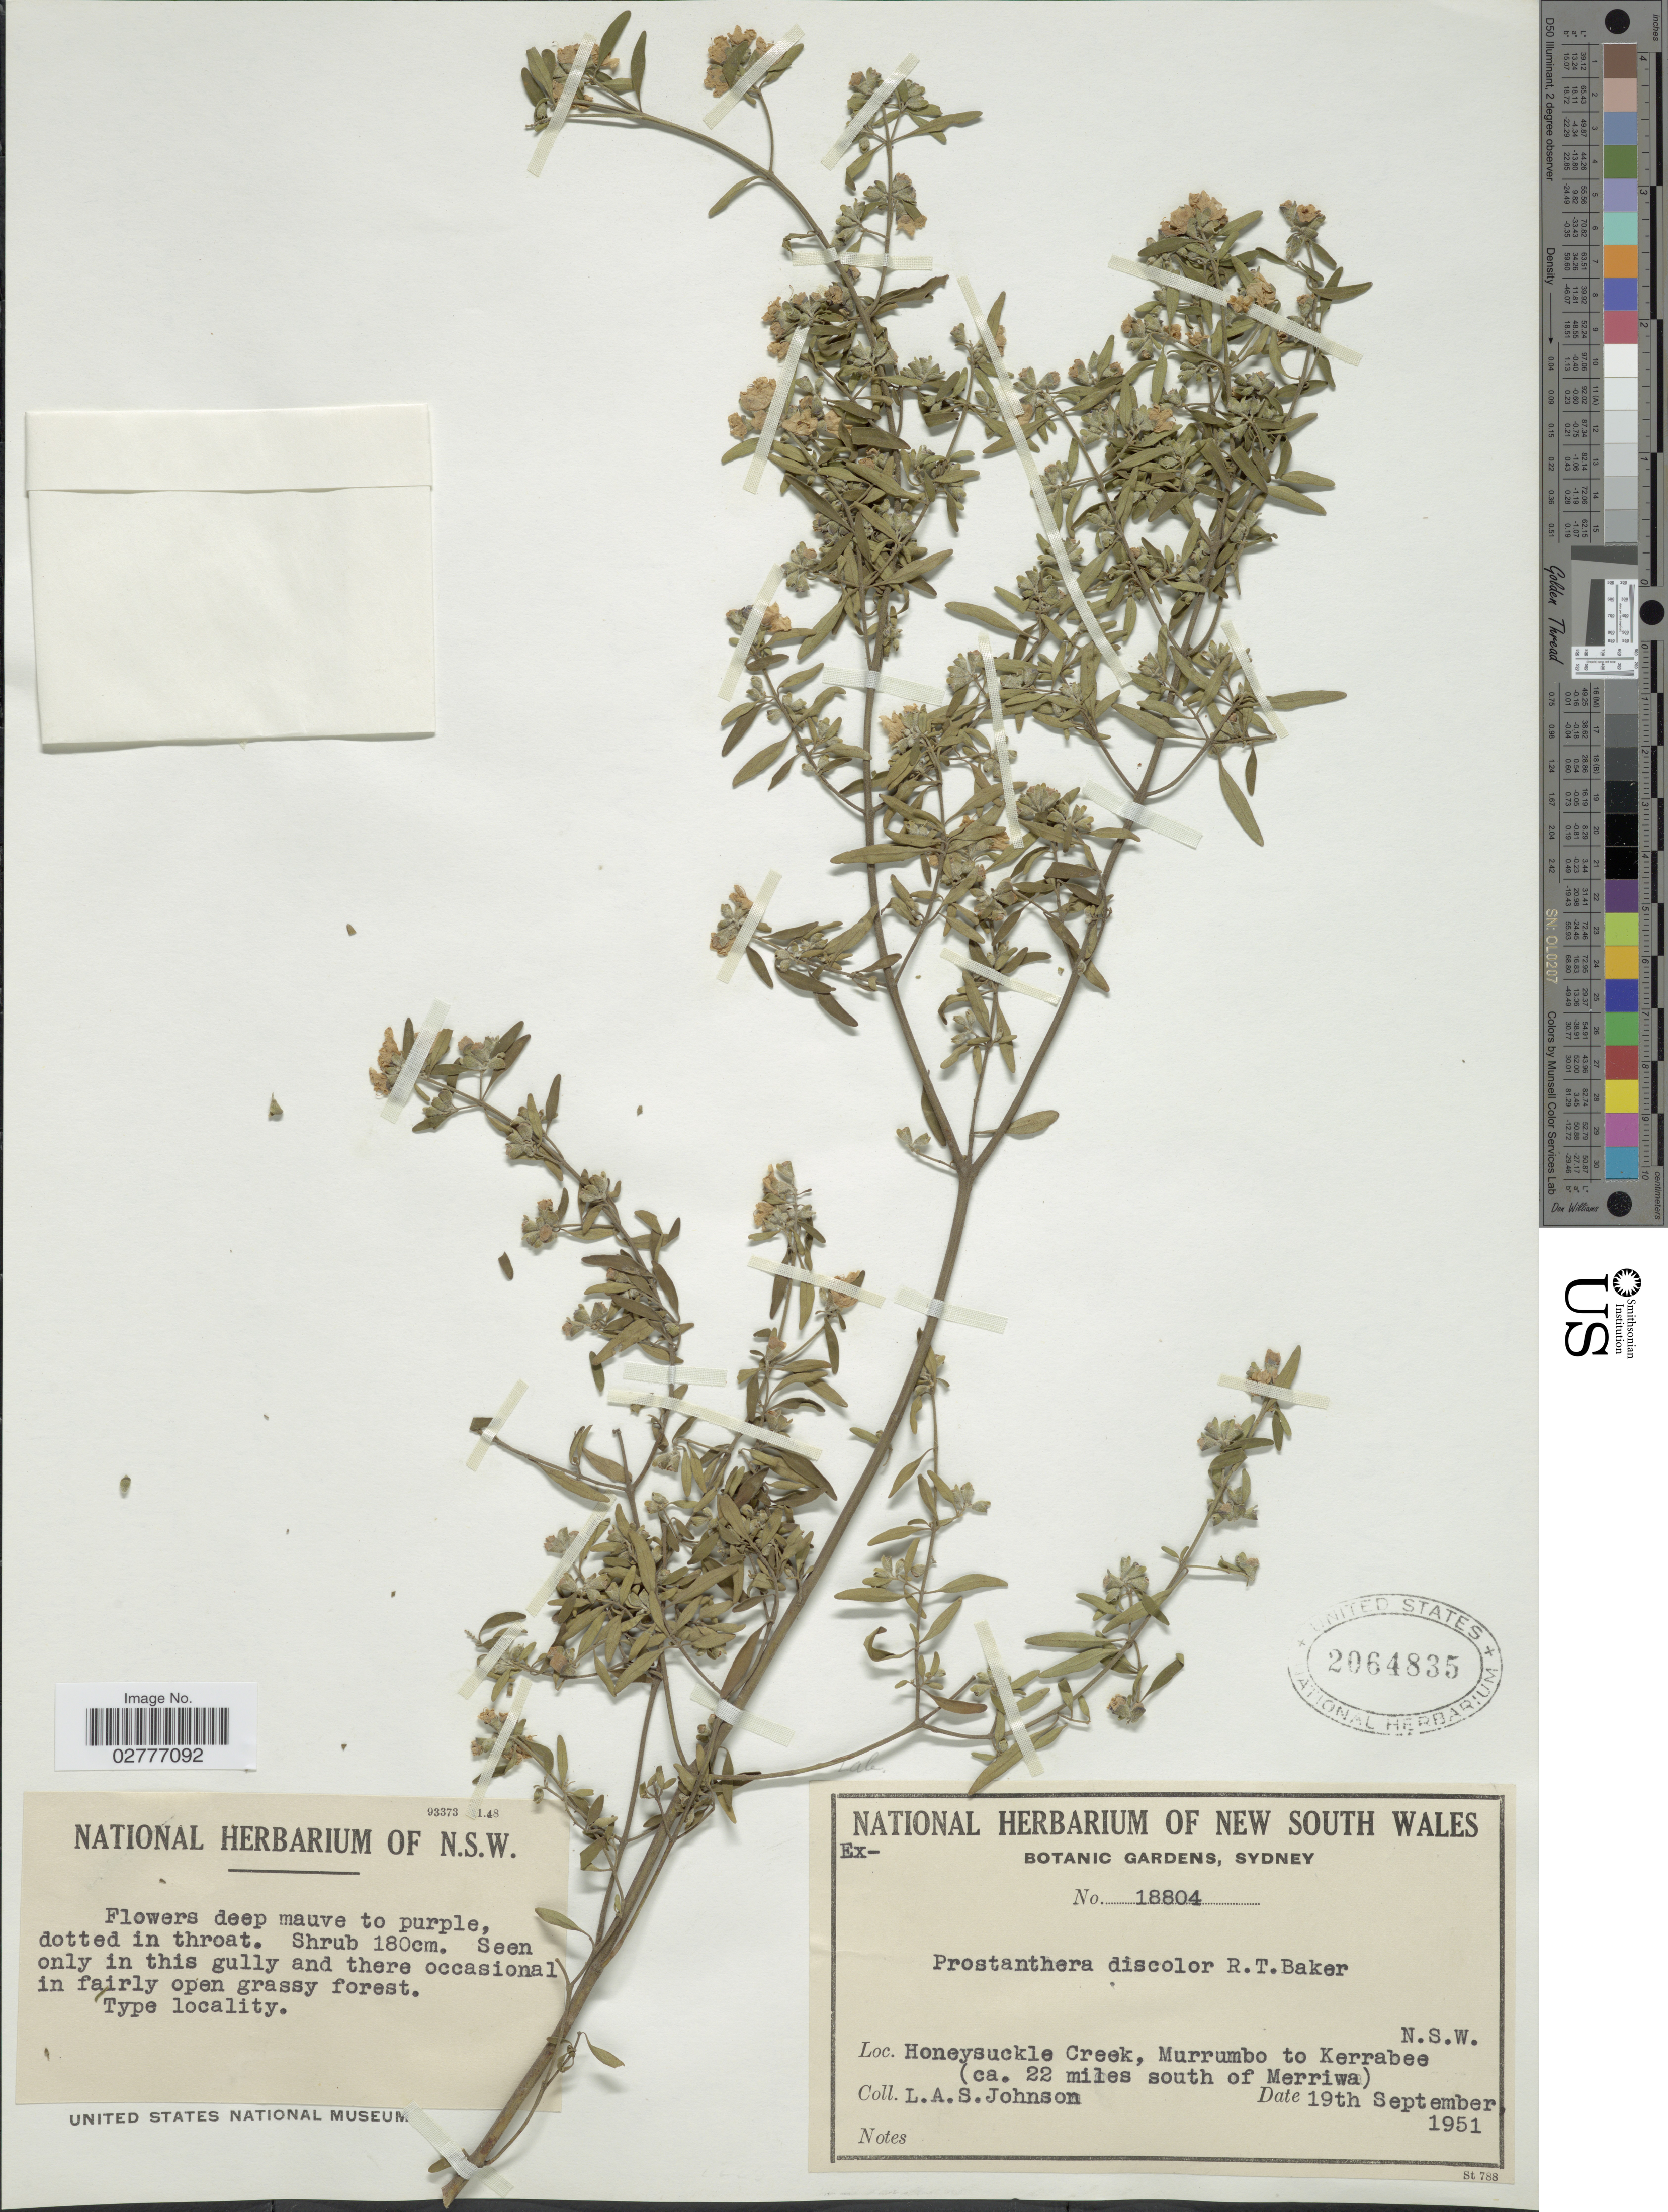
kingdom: Plantae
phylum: Tracheophyta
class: Magnoliopsida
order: Lamiales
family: Lamiaceae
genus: Prostanthera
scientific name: Prostanthera discolor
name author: R.T. Baker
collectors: L. Johnson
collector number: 18804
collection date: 1951-09-19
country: Australia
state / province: New South Wales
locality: Honeysuckle Creek, Murrumbo to Kerrabee (ca. 22 miles south of Merriwa). N.S.W.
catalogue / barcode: US 2064835